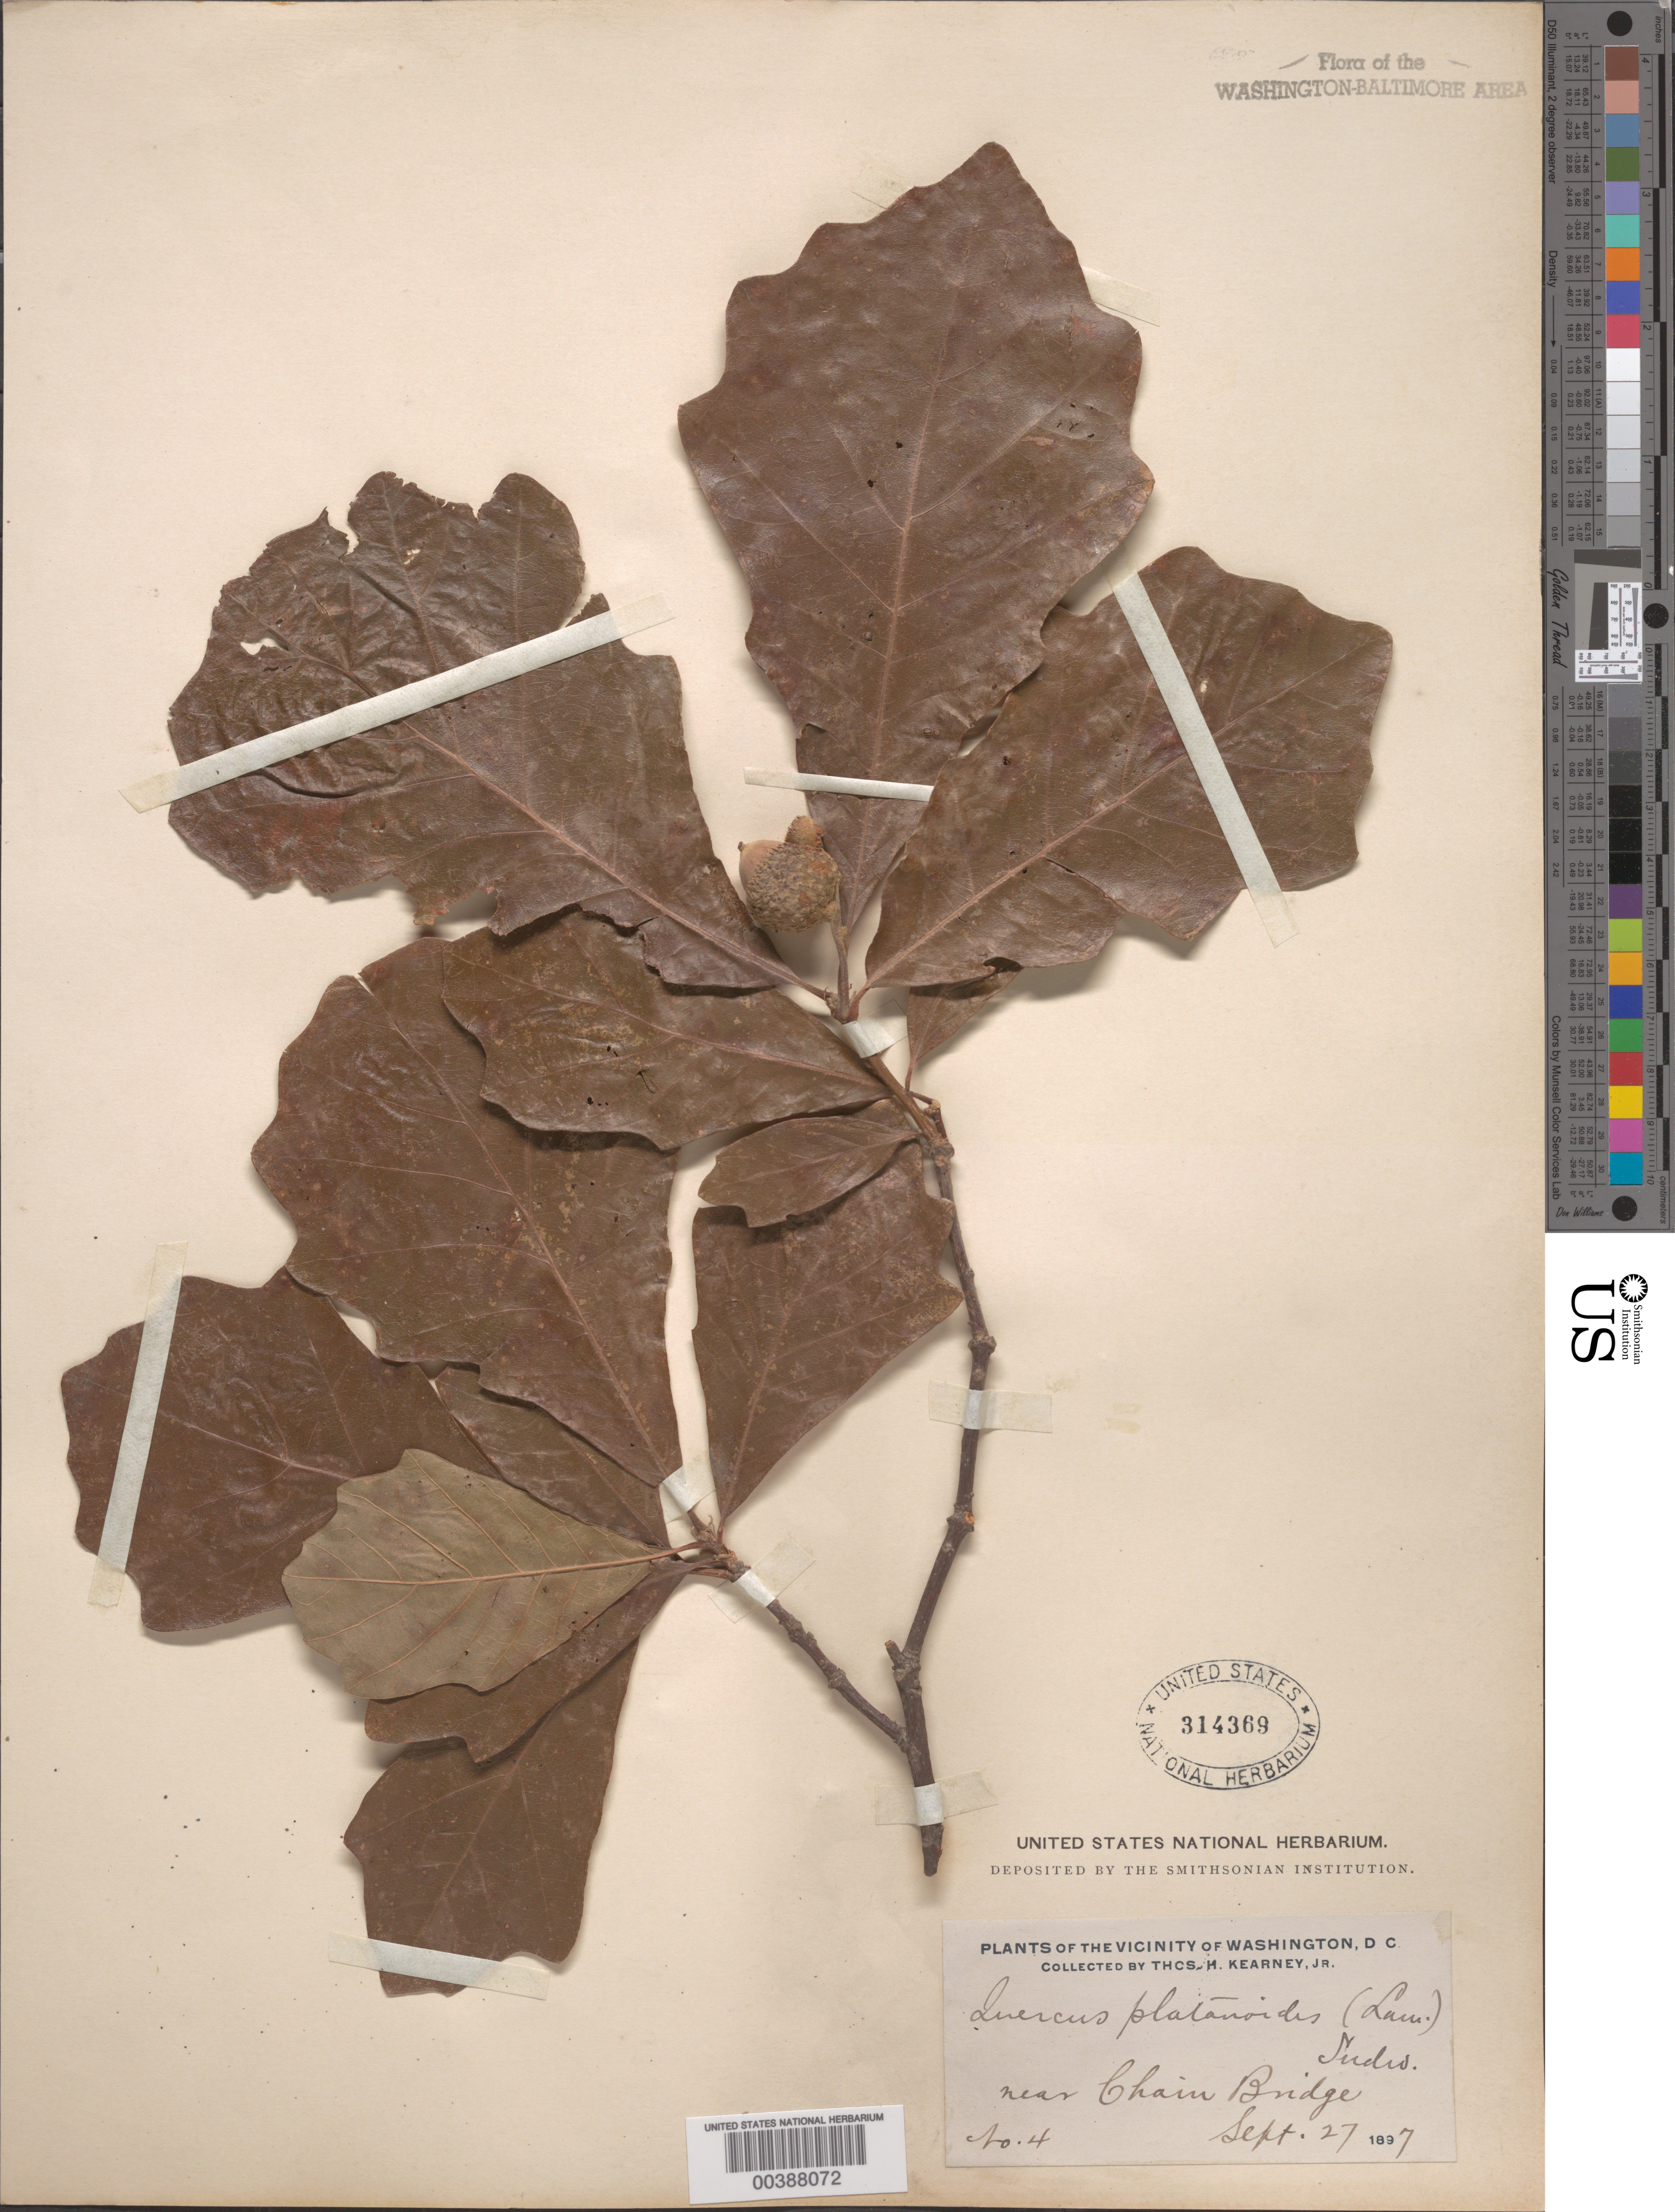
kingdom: Plantae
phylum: Tracheophyta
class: Magnoliopsida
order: Fagales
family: Fagaceae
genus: Quercus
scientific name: Quercus bicolor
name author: Willd.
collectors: T. H. Kearney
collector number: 4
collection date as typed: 27 Sep 1897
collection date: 1897-09-27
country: United States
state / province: District of Columbia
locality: Chain Bridge vicinity C. and O. Canal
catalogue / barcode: US 314369